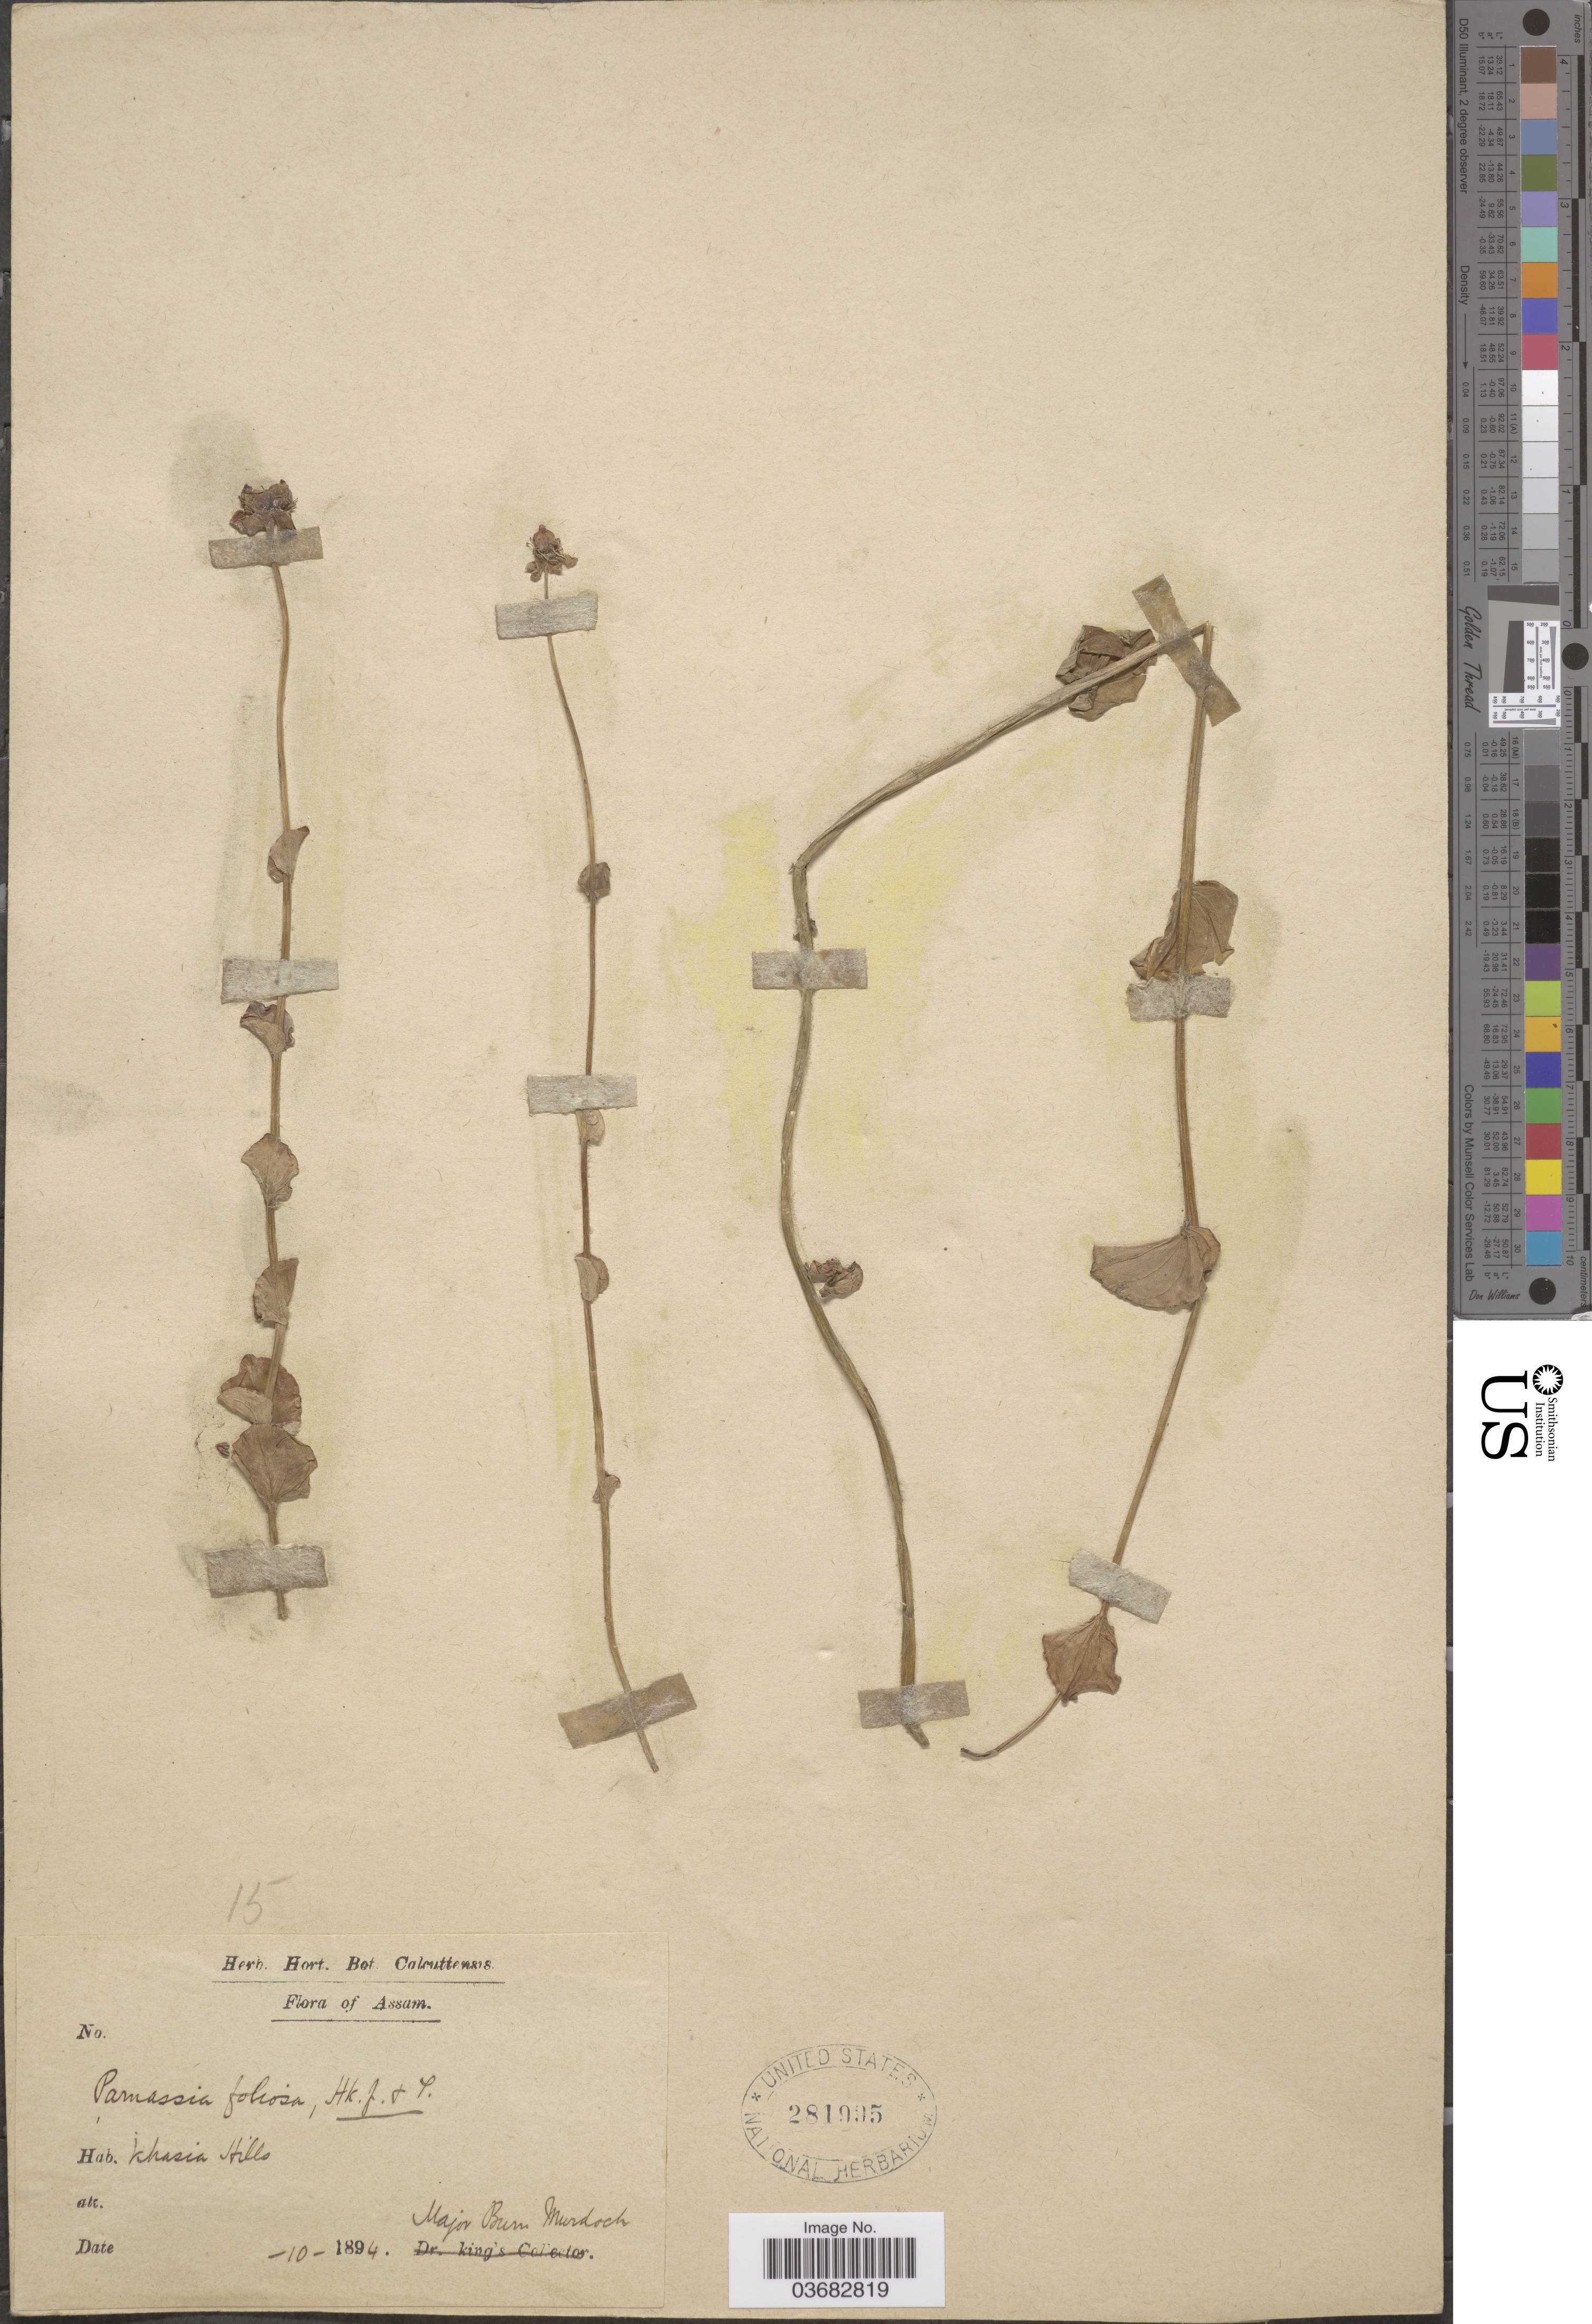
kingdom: Plantae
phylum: Tracheophyta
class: Magnoliopsida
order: Celastrales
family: Parnassiaceae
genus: Parnassia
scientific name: Parnassia foliosa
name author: Hook. f. & Thomson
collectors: B. Murdock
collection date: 1894-10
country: India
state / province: Assam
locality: Khasia Hills.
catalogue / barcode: US 281995